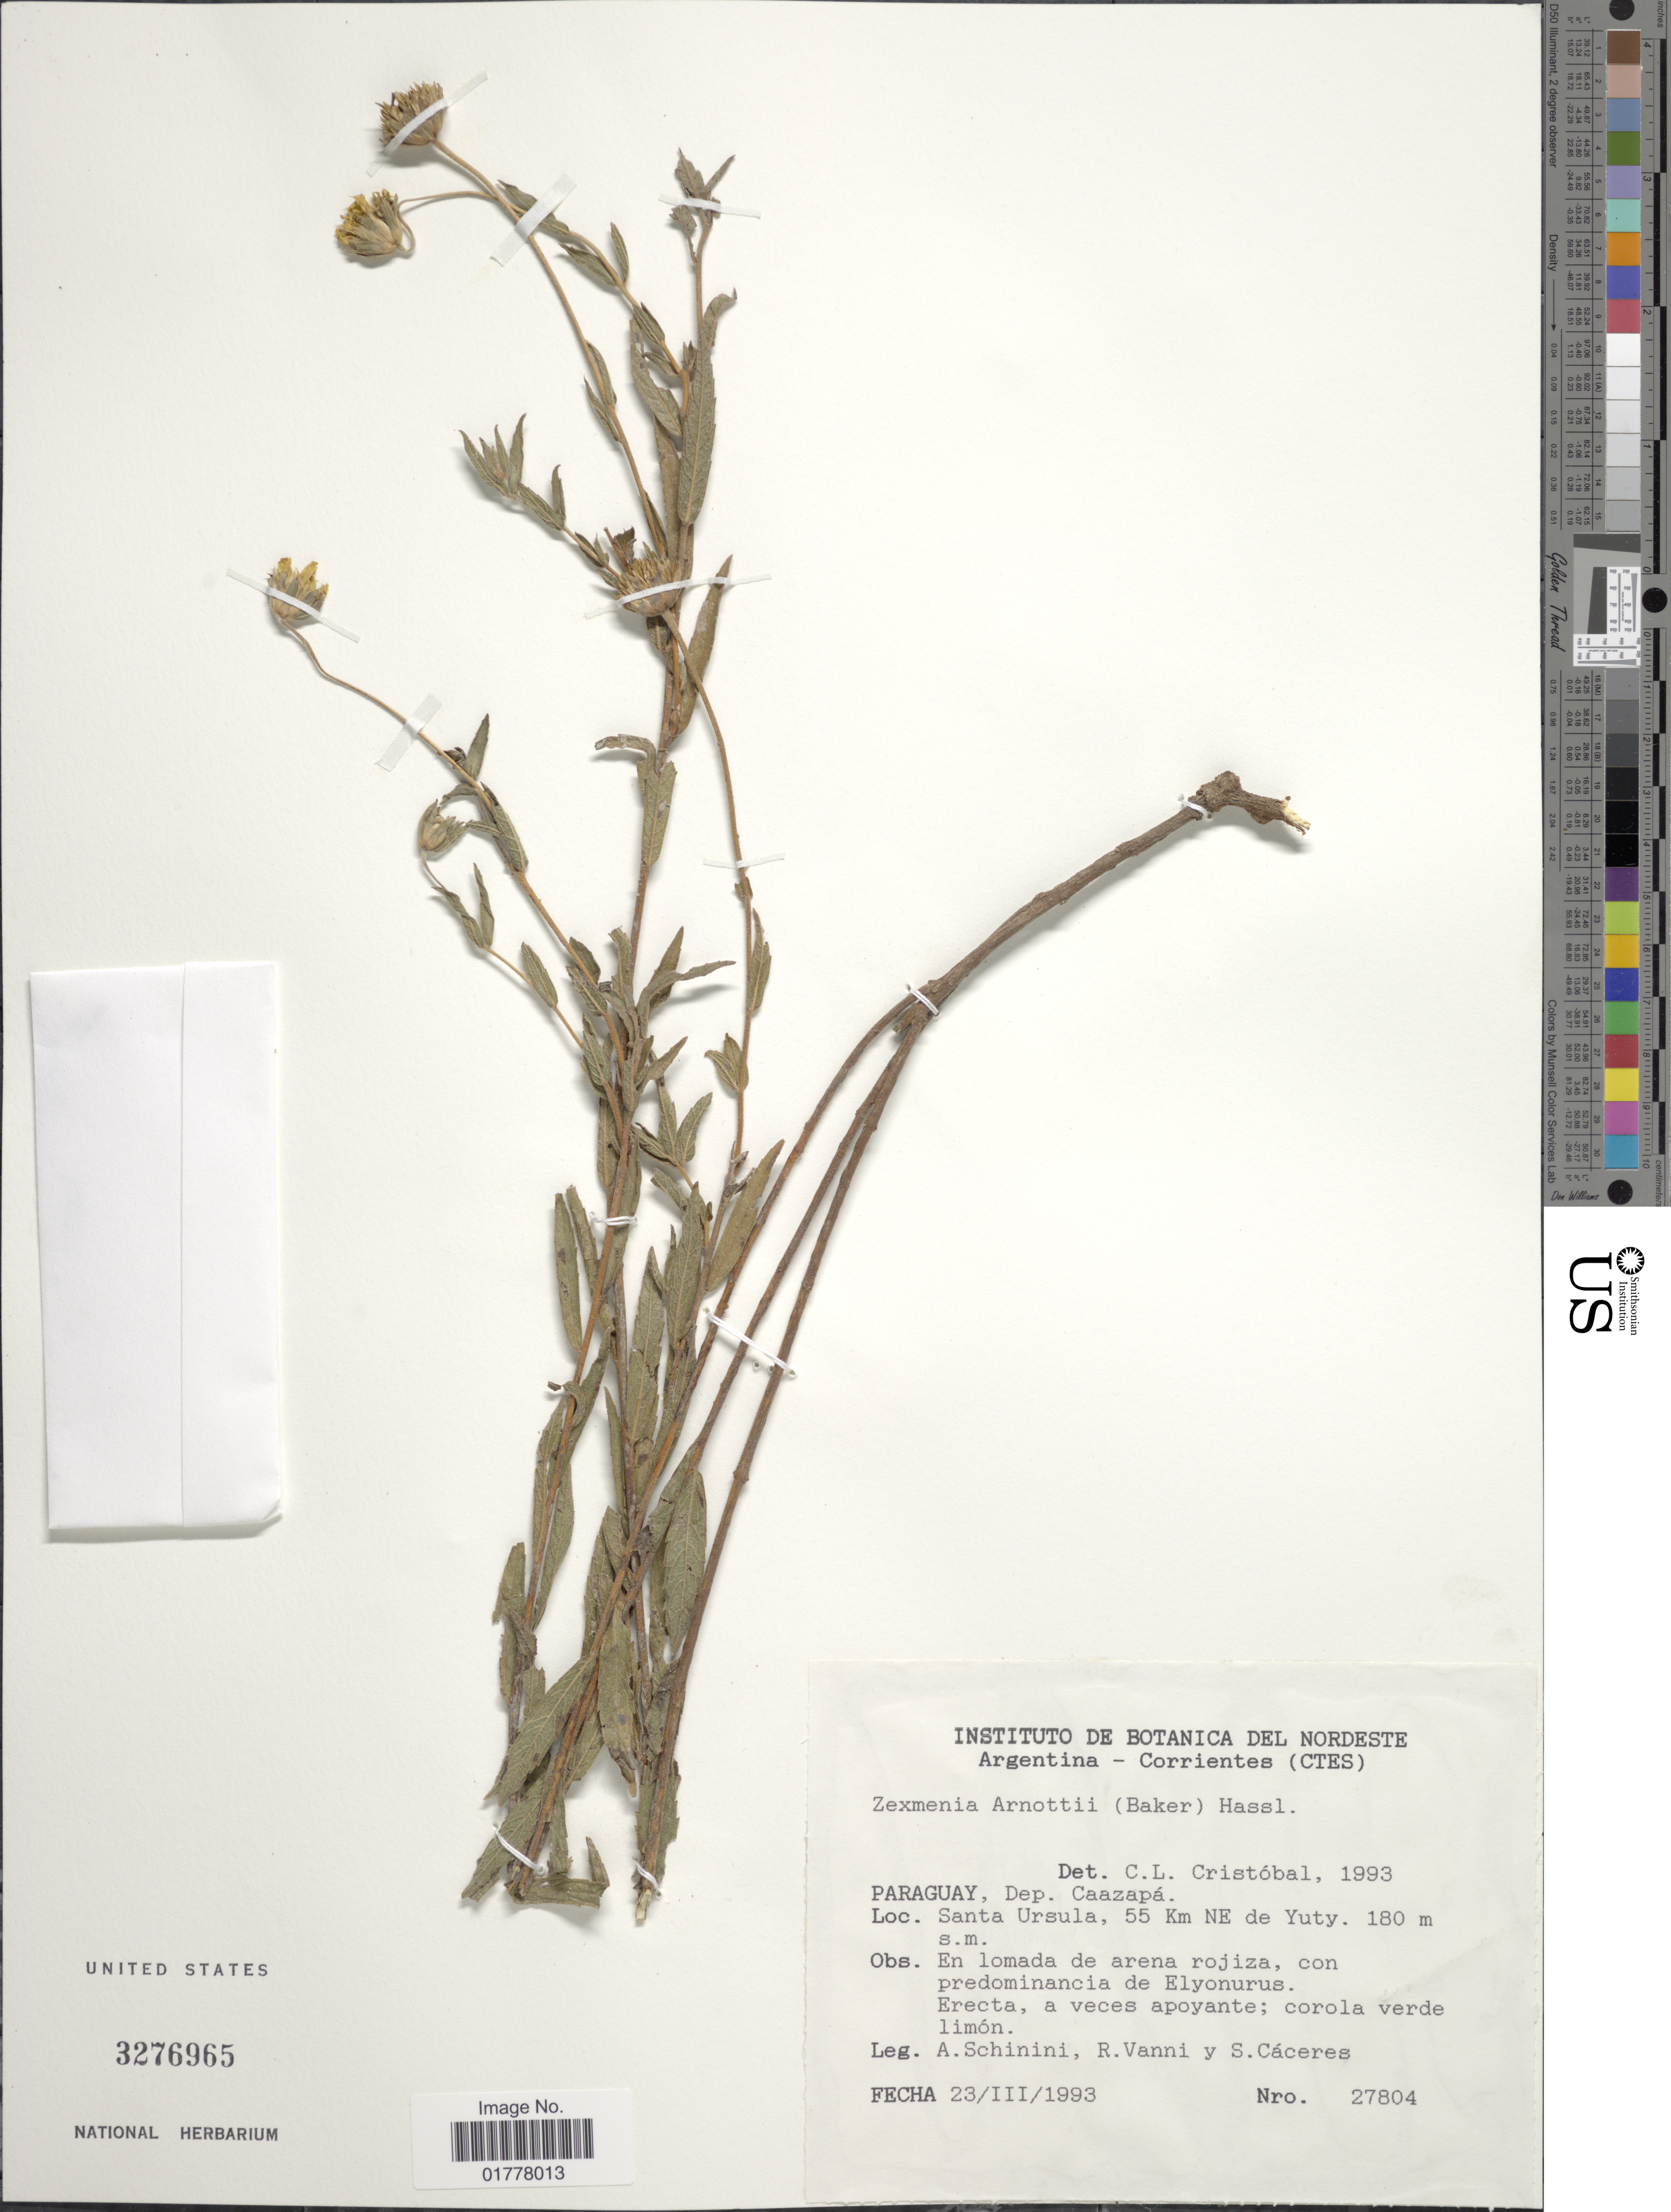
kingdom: Plantae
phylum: Tracheophyta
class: Magnoliopsida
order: Asterales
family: Asteraceae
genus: Angelphytum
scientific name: Angelphytum arnottii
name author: (Baker) H. Rob.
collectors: A. Schinini, R. Vanni & S. Cáceres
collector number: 27804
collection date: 1993-03-23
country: Paraguay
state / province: Caazapa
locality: Dep. Caazapa, Santa Ursula, 55 Km NE de Yuty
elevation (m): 180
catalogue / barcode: US 3276965